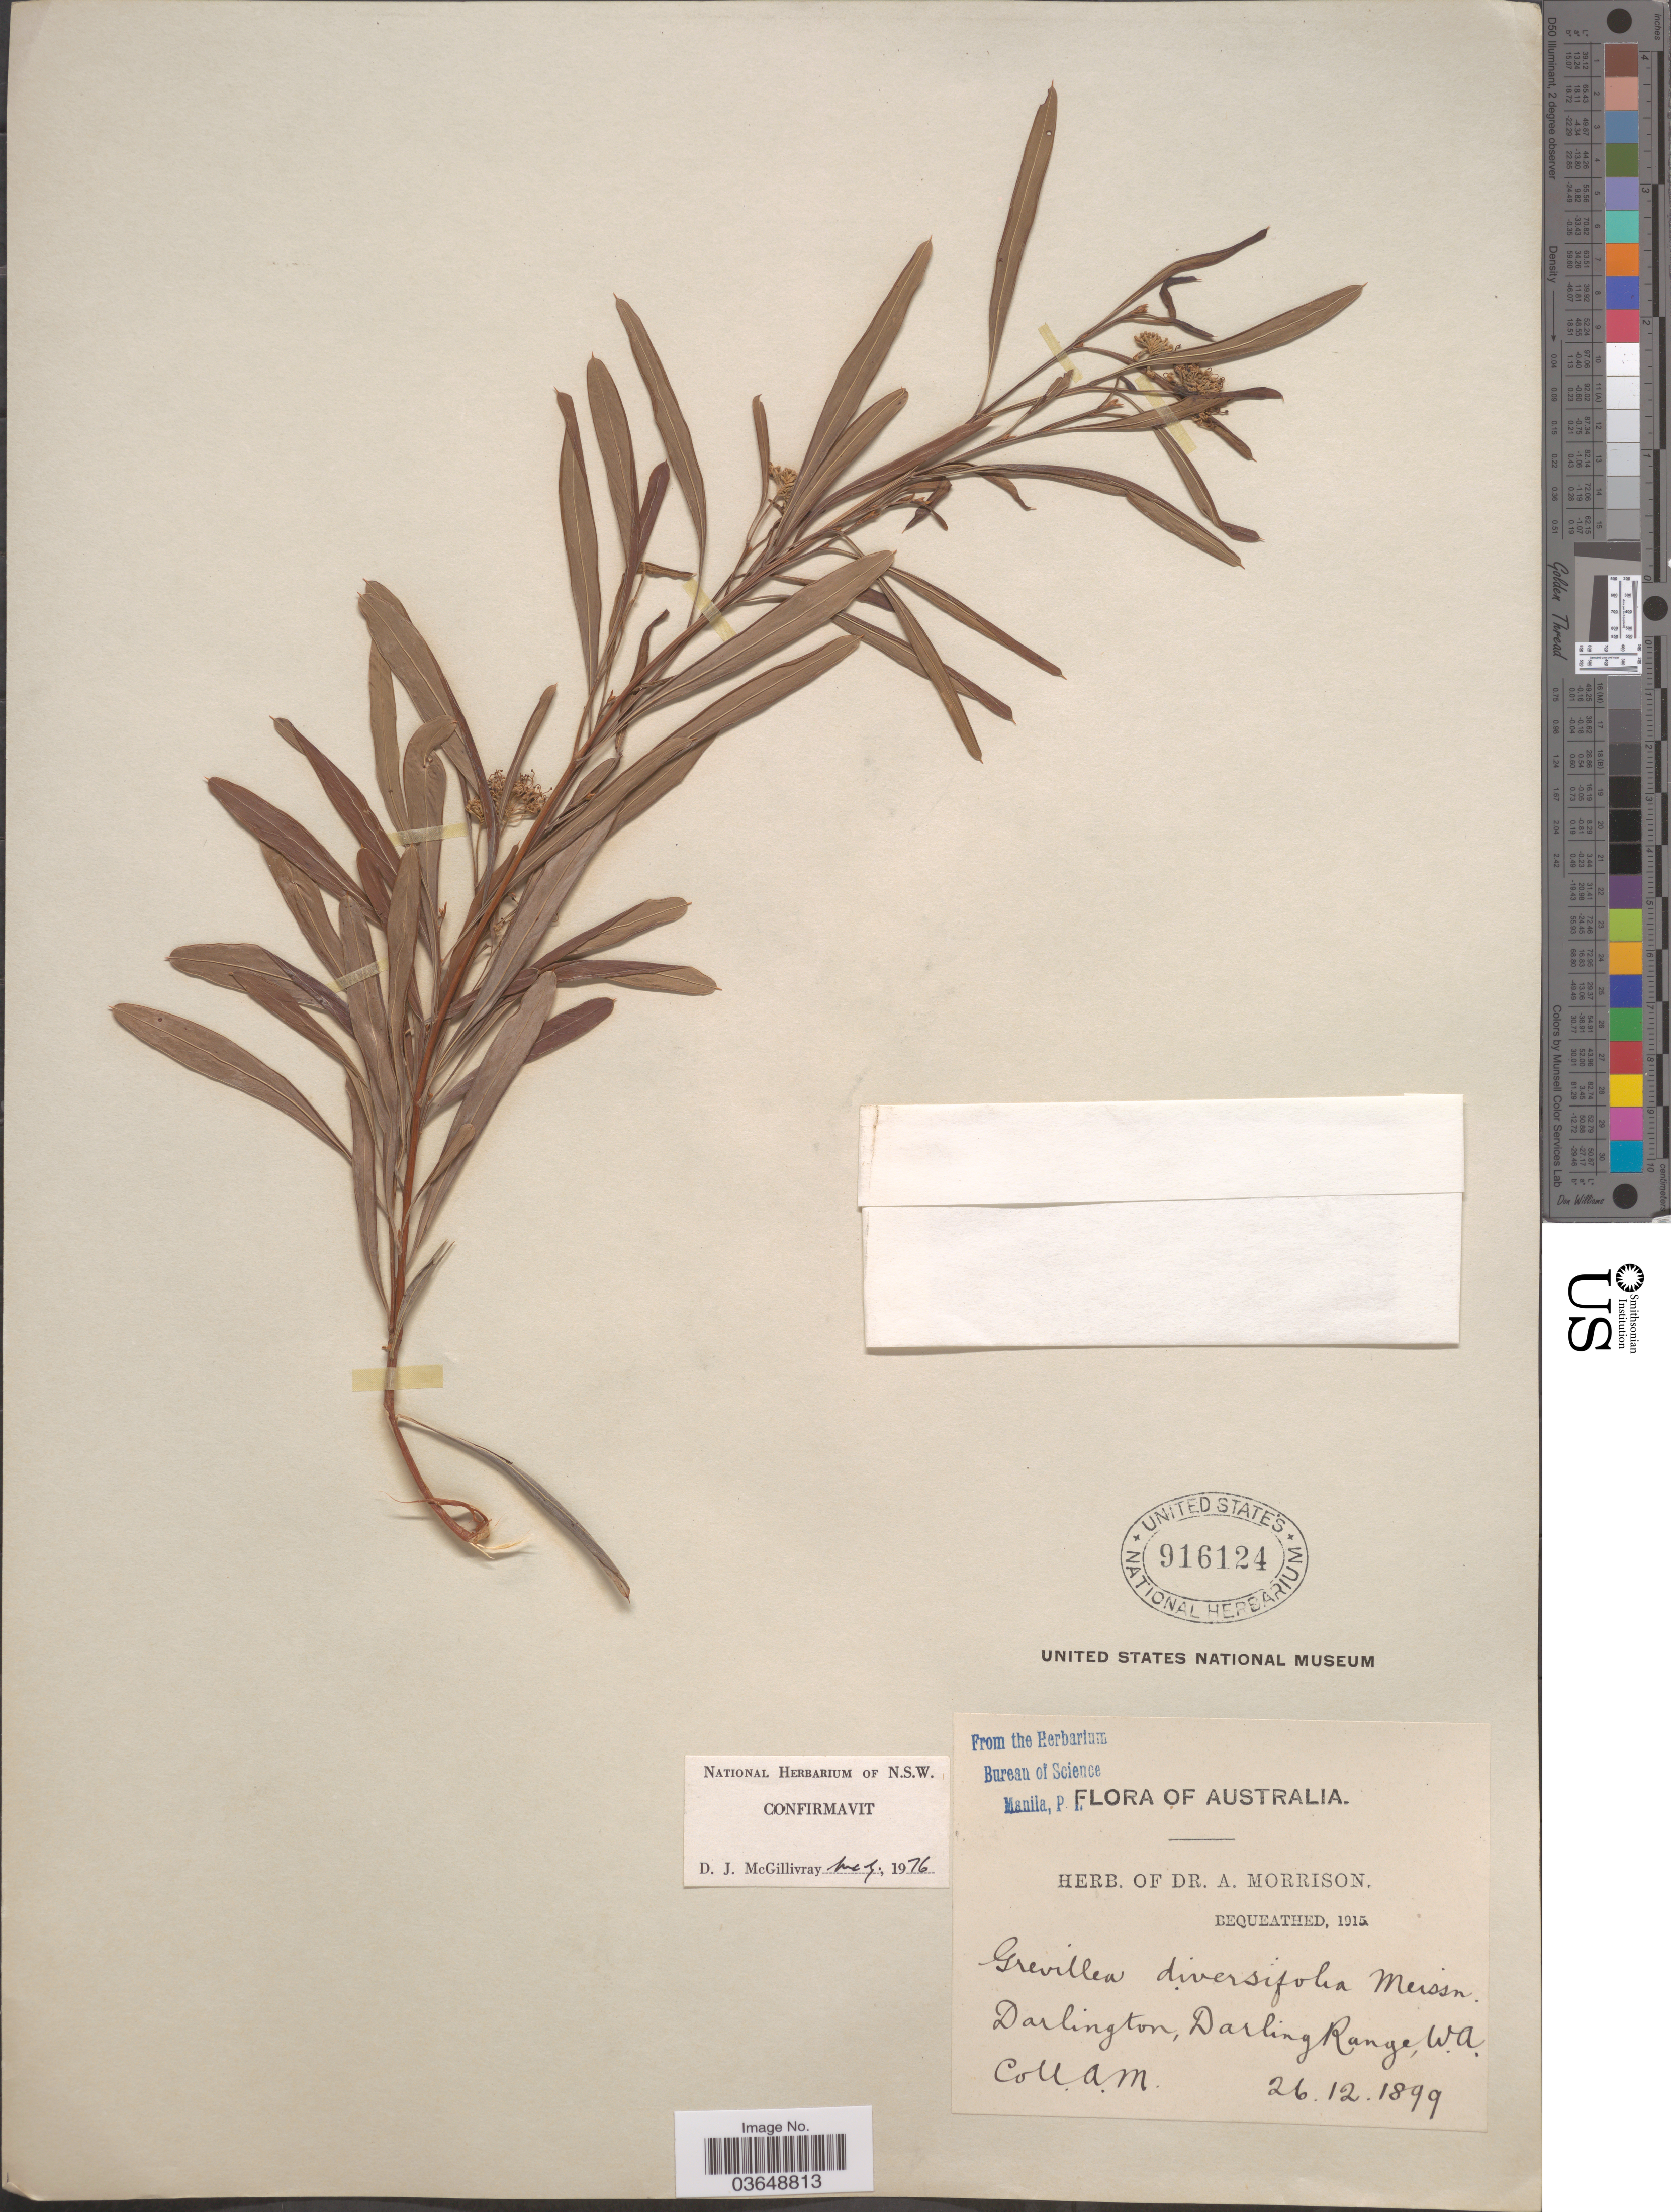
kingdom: Plantae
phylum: Tracheophyta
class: Magnoliopsida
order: Proteales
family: Proteaceae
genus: Grevillea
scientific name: Grevillea diversifolia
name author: Meisn.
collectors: A. Morrison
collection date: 1899-12-26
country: Australia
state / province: Western Australia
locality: Darlington, Darling Range.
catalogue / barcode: US 916124